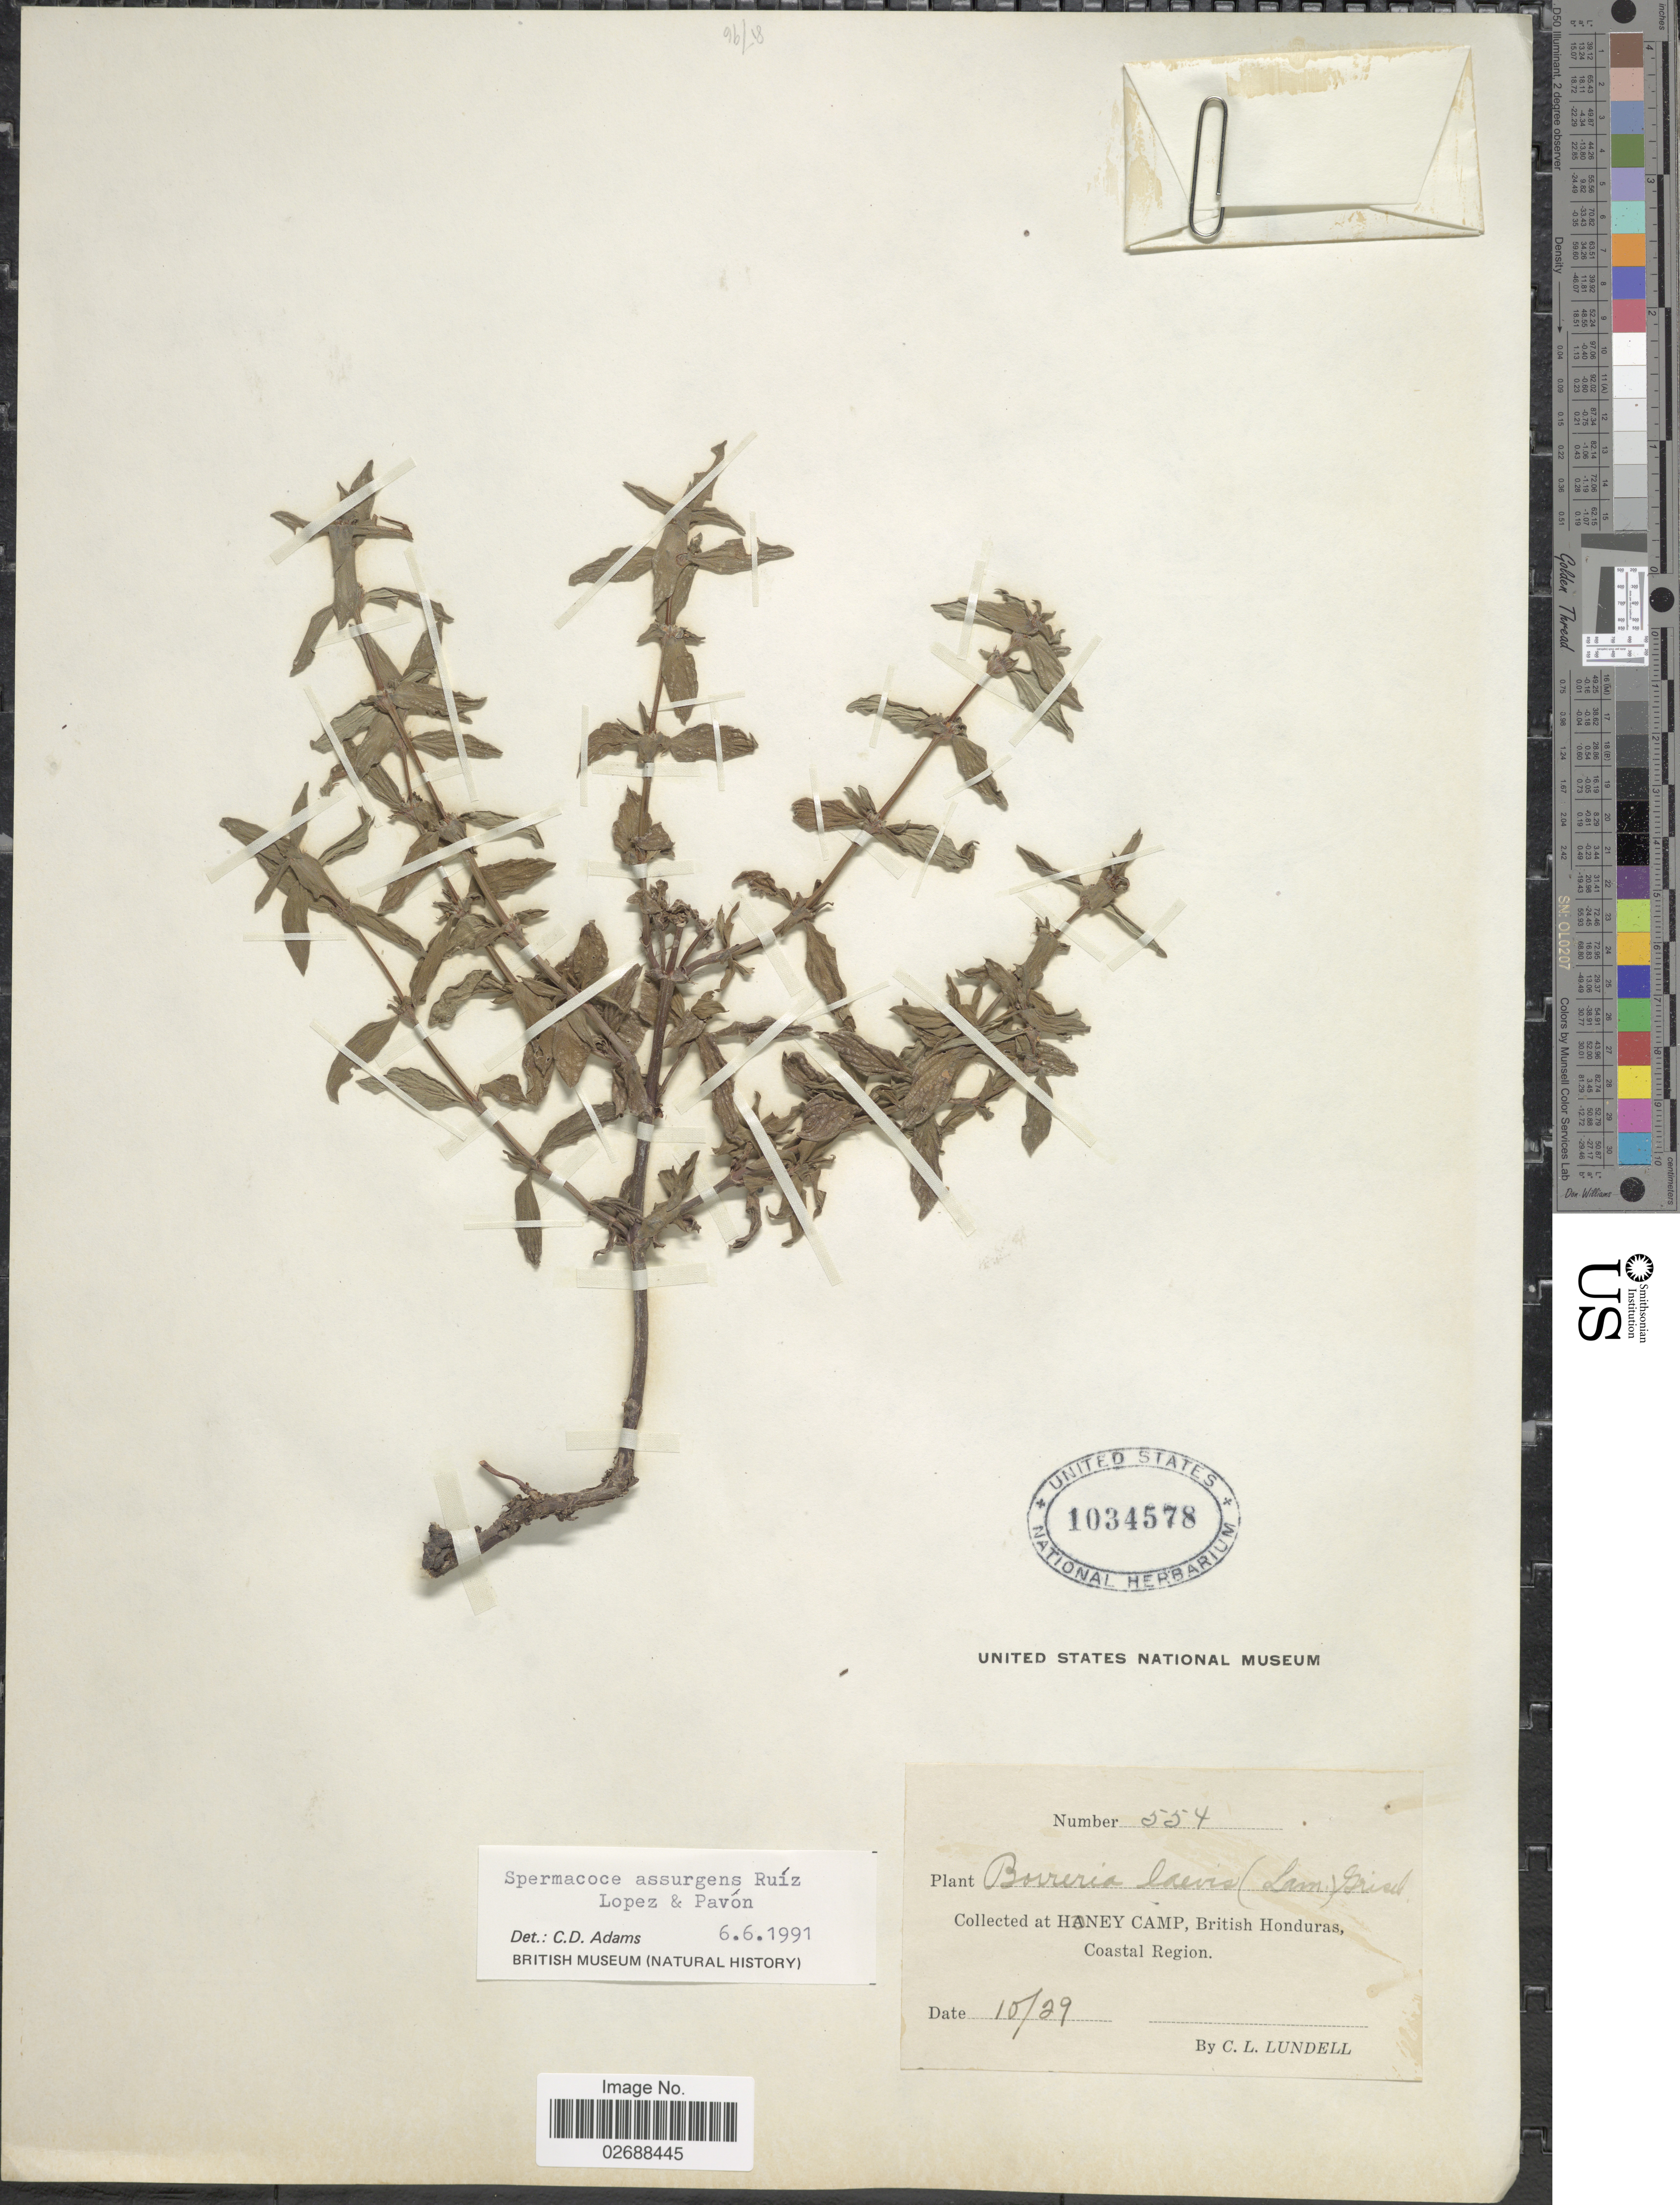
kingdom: Plantae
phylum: Tracheophyta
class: Magnoliopsida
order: Gentianales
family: Rubiaceae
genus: Spermacoce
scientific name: Spermacoce assurgens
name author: Ruiz & Pav.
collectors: C. L. Lundell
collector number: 554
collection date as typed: Transcribed d/m/y: /10/29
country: Belize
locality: Honey Camp, British Honduras, Coastal Region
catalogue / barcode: US 1034578